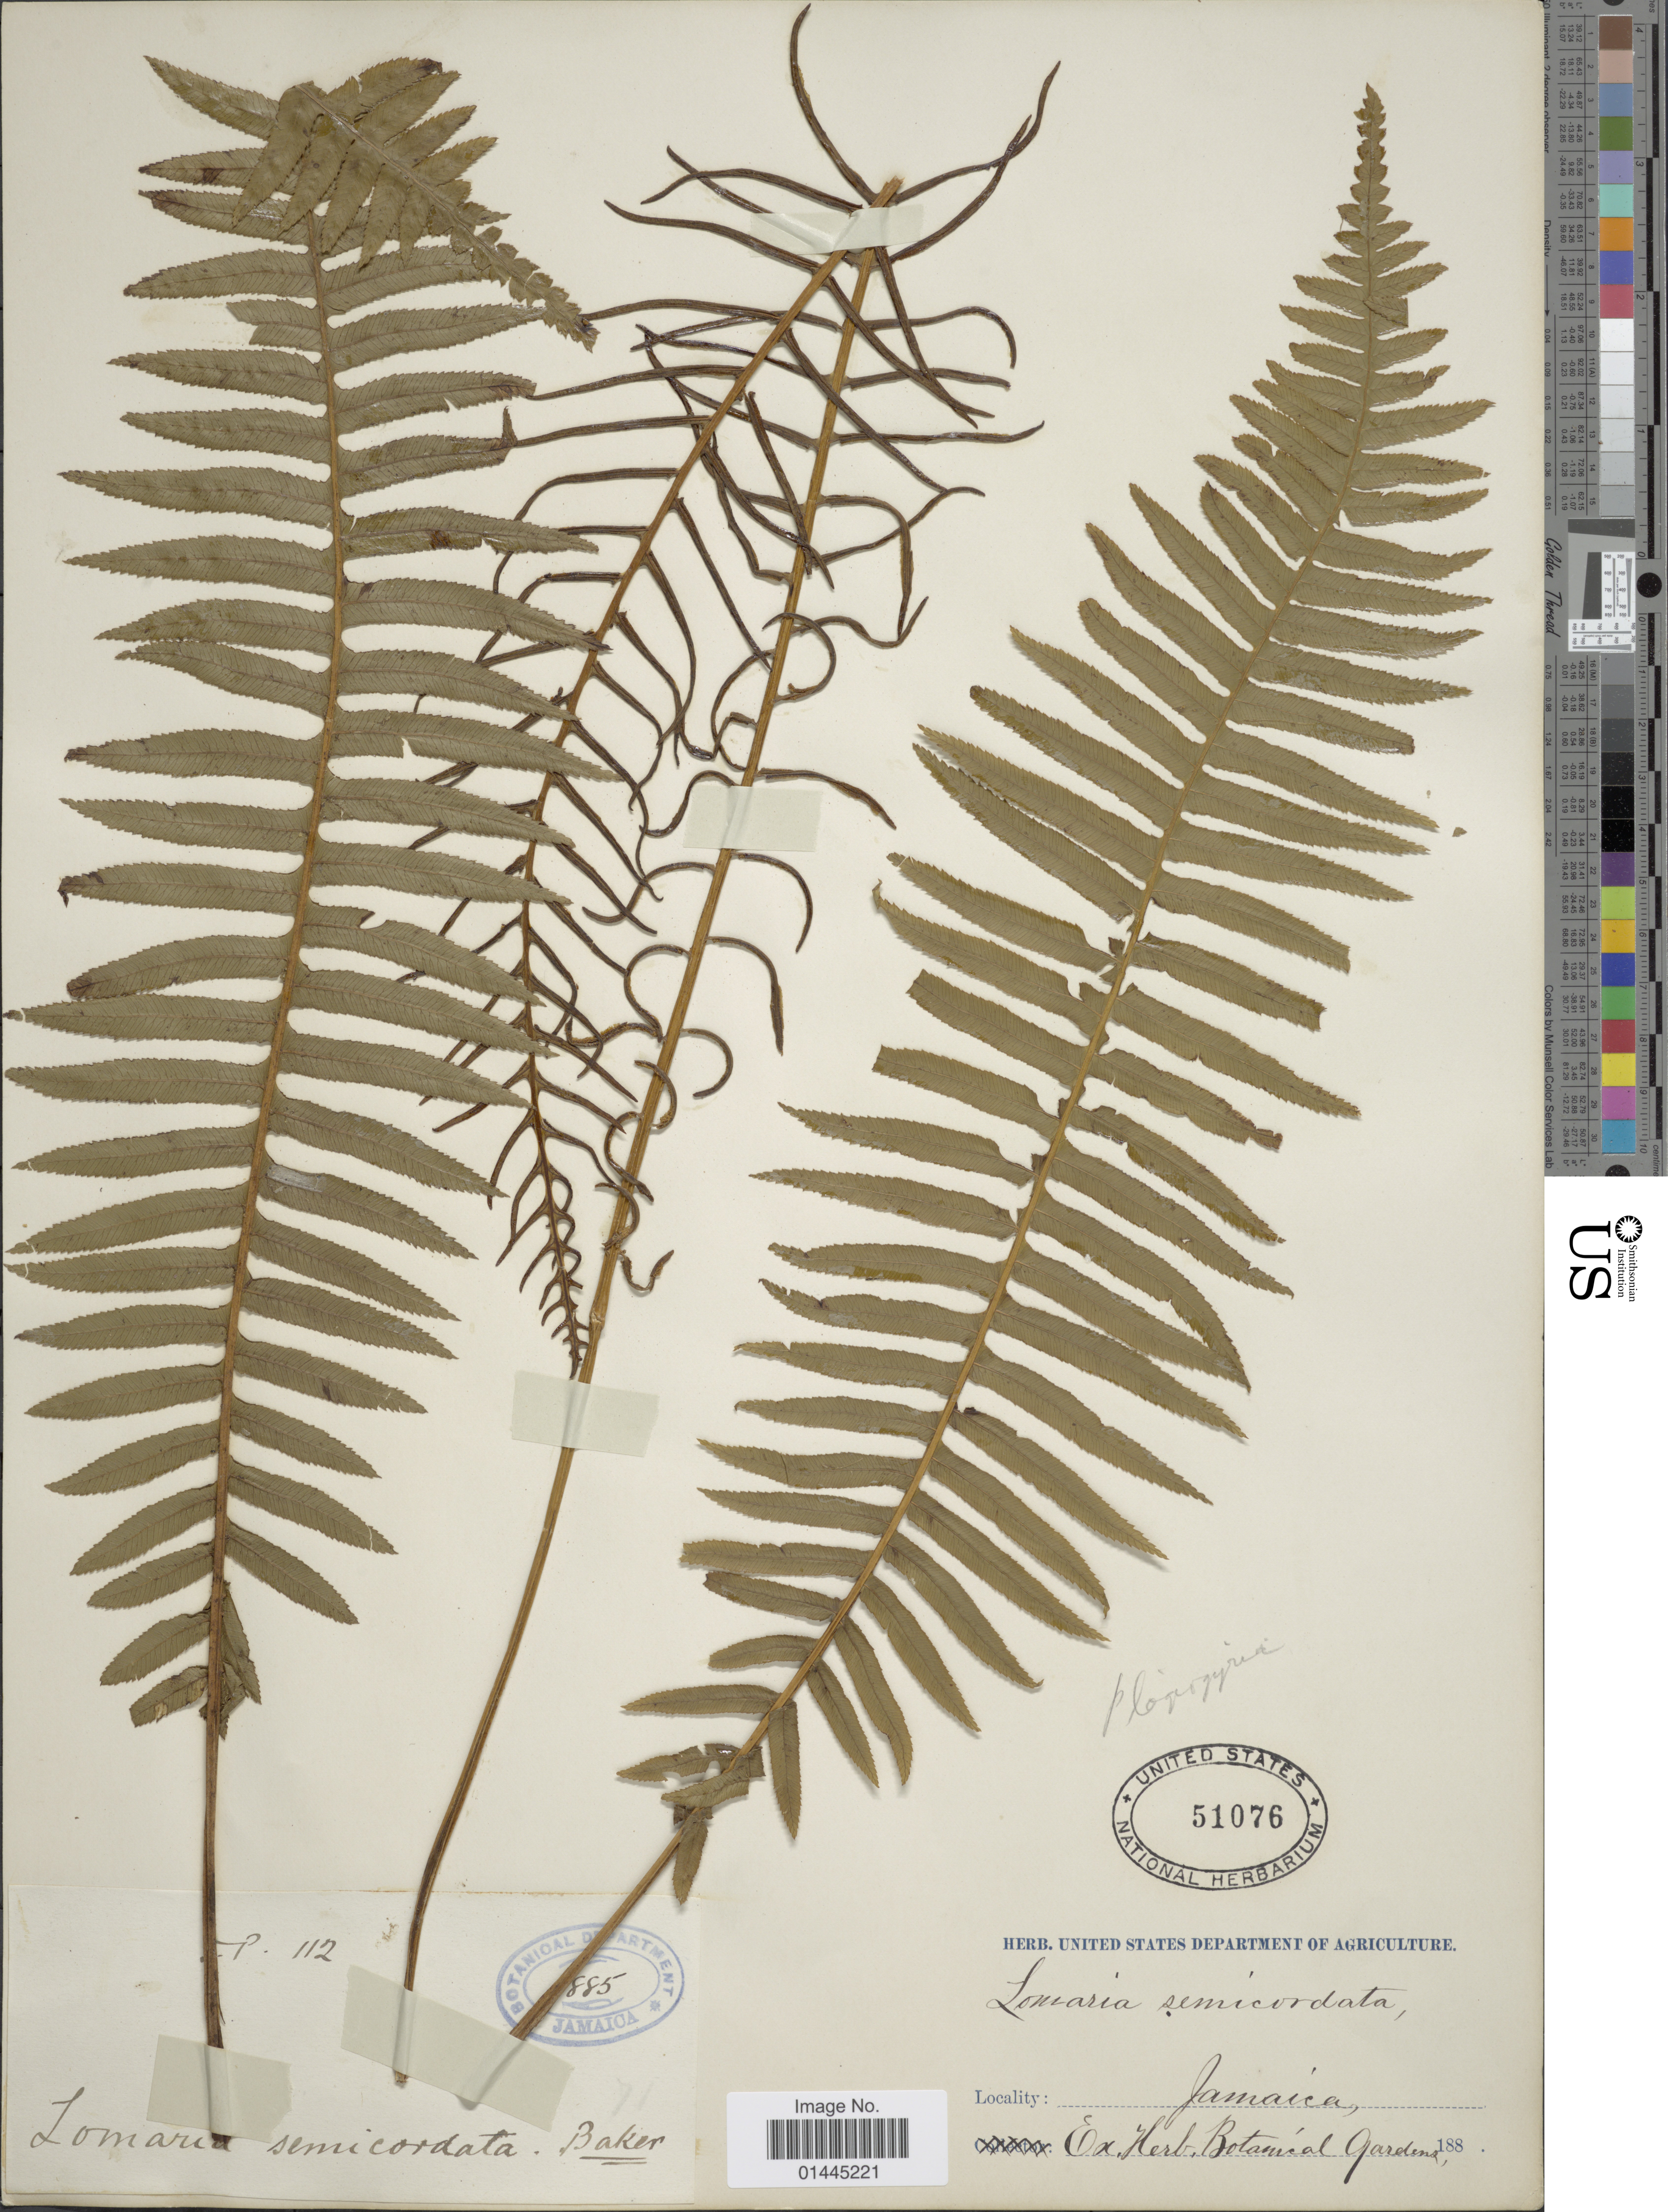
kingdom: Plantae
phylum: Tracheophyta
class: Polypodiopsida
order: Cyatheales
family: Plagiogyriaceae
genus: Plagiogyria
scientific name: Plagiogyria semicordata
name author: (C. Presl) Christ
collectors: -- Baker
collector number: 112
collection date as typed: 1885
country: Jamaica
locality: Ex. Herb. Botanical Gardens.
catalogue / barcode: US 51076